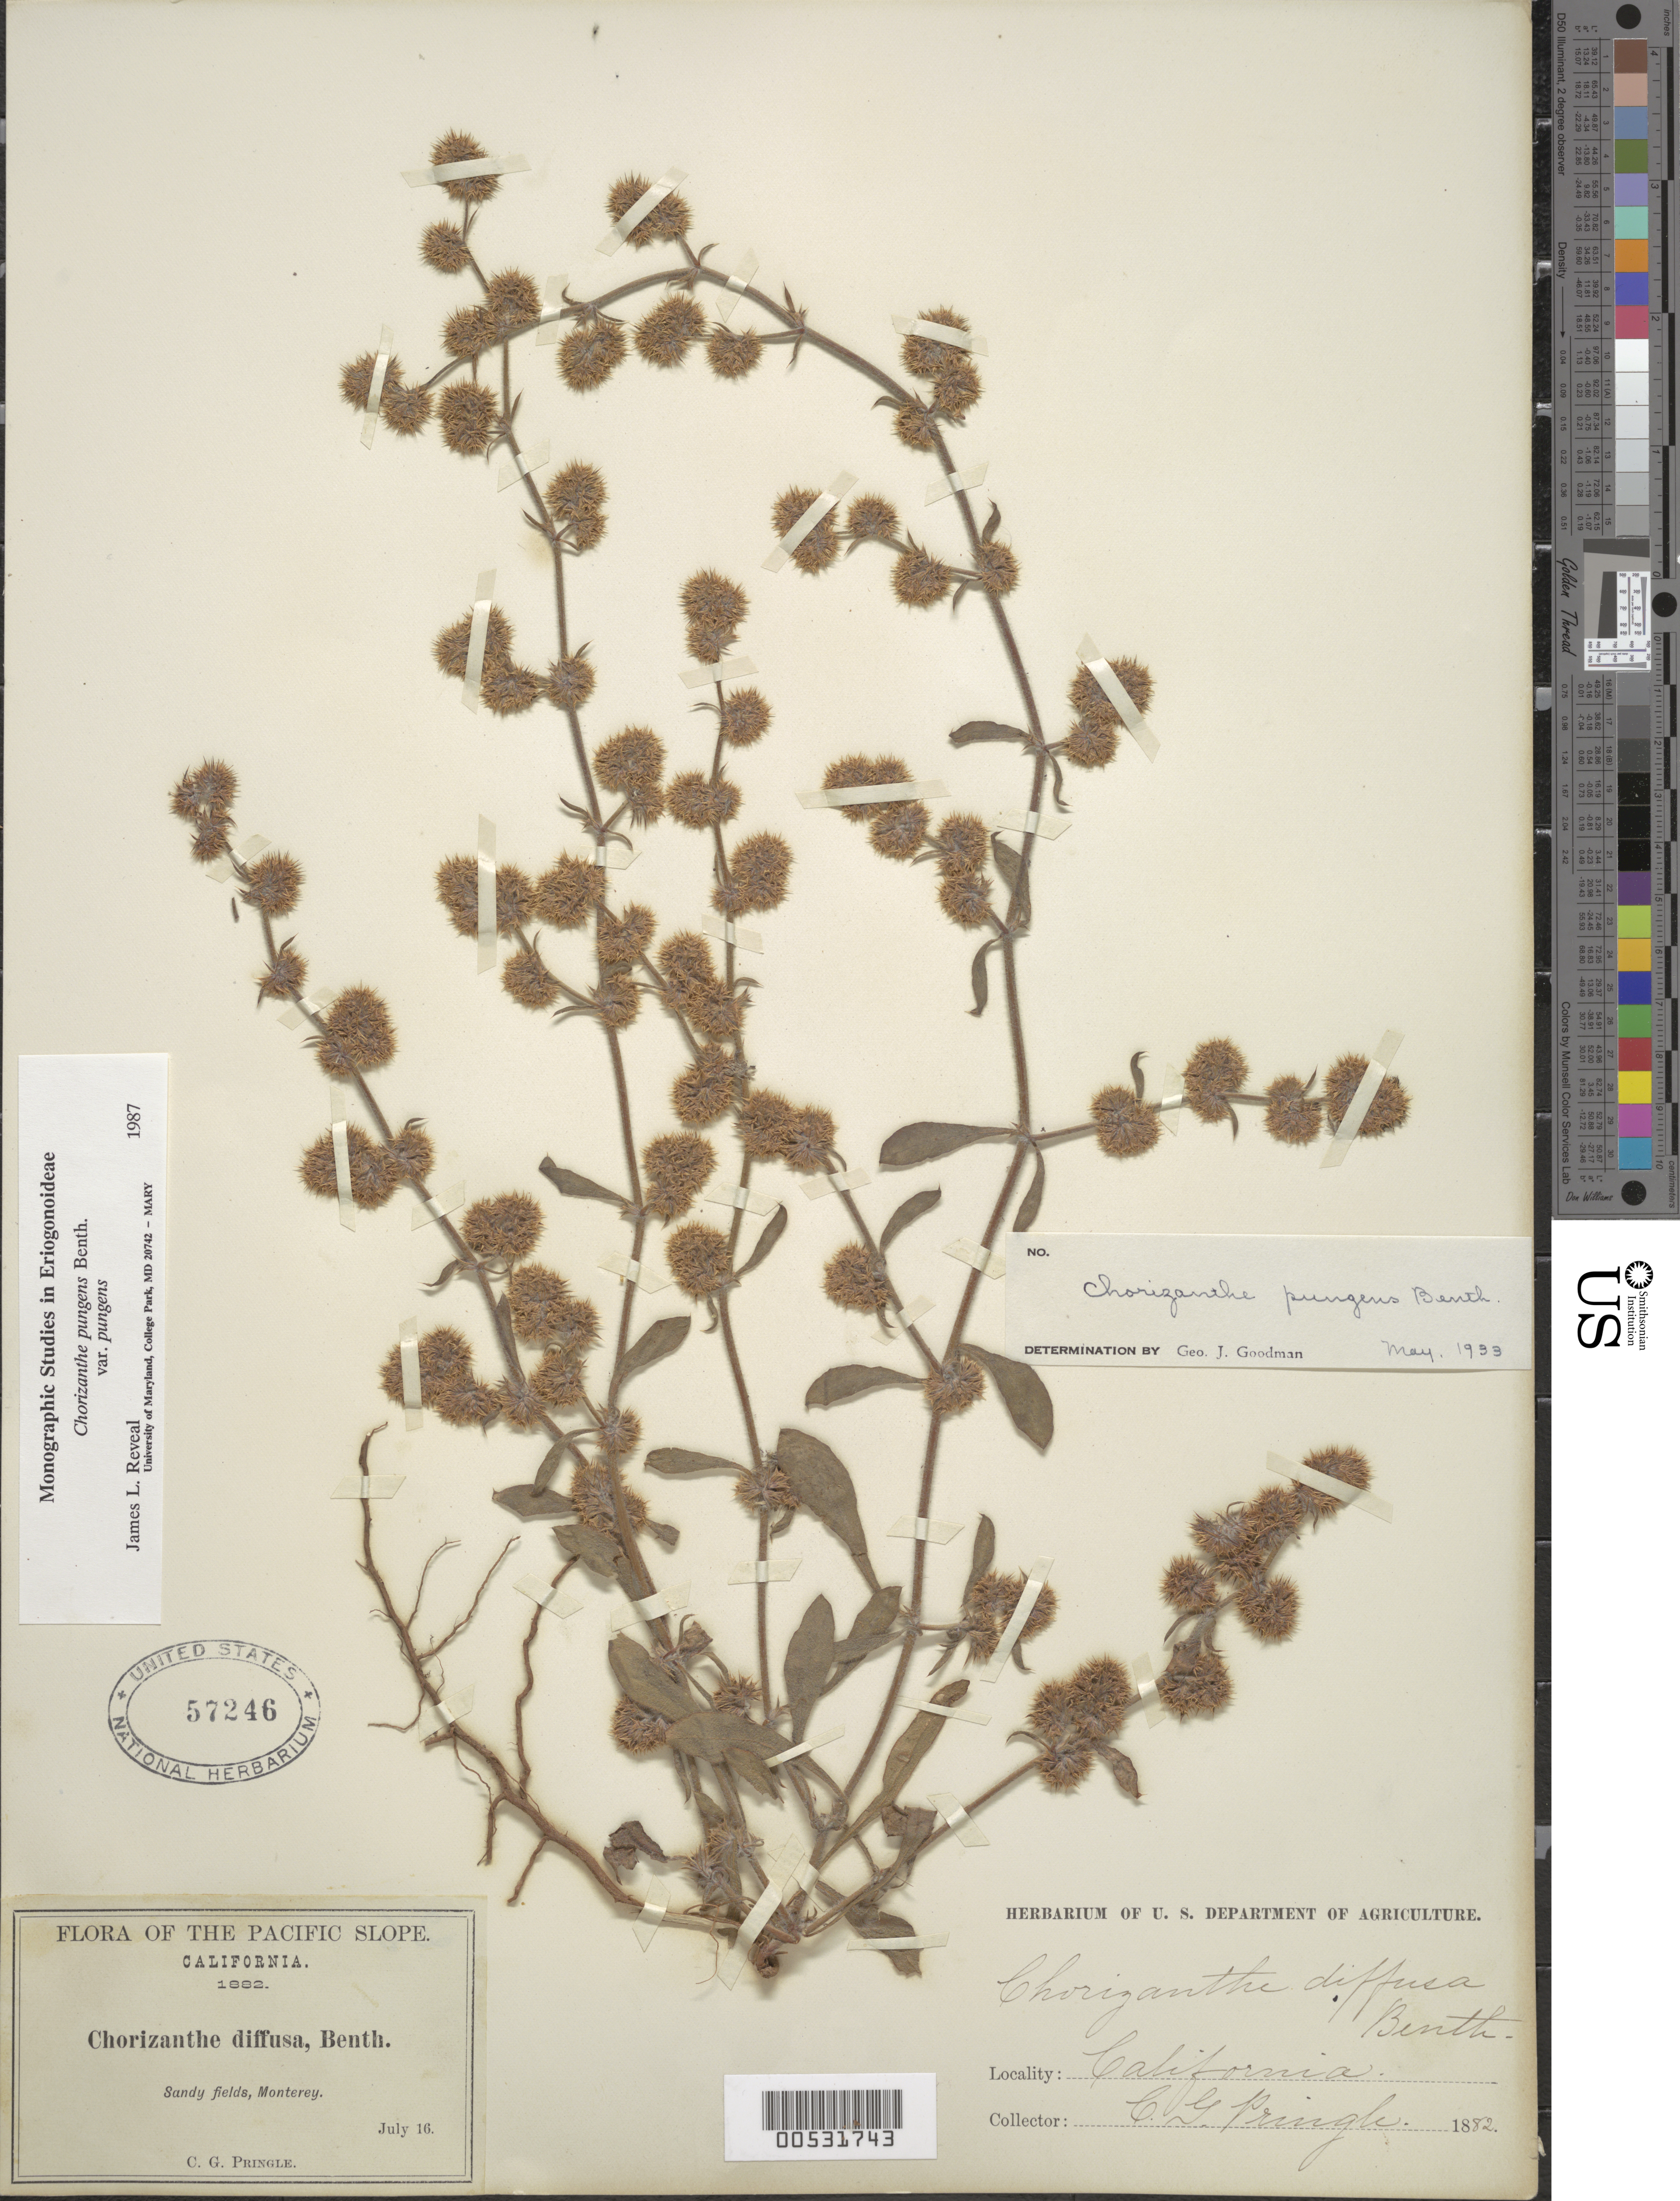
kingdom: Plantae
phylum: Tracheophyta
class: Magnoliopsida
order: Caryophyllales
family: Polygonaceae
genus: Chorizanthe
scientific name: Chorizanthe pungens var. pungens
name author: Benth.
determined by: Reveal, J. L.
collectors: C. G. Pringle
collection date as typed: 16 Jul 1882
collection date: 1882-07-16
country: United States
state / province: California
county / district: Monterey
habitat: Sandy fields.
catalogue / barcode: US 57246